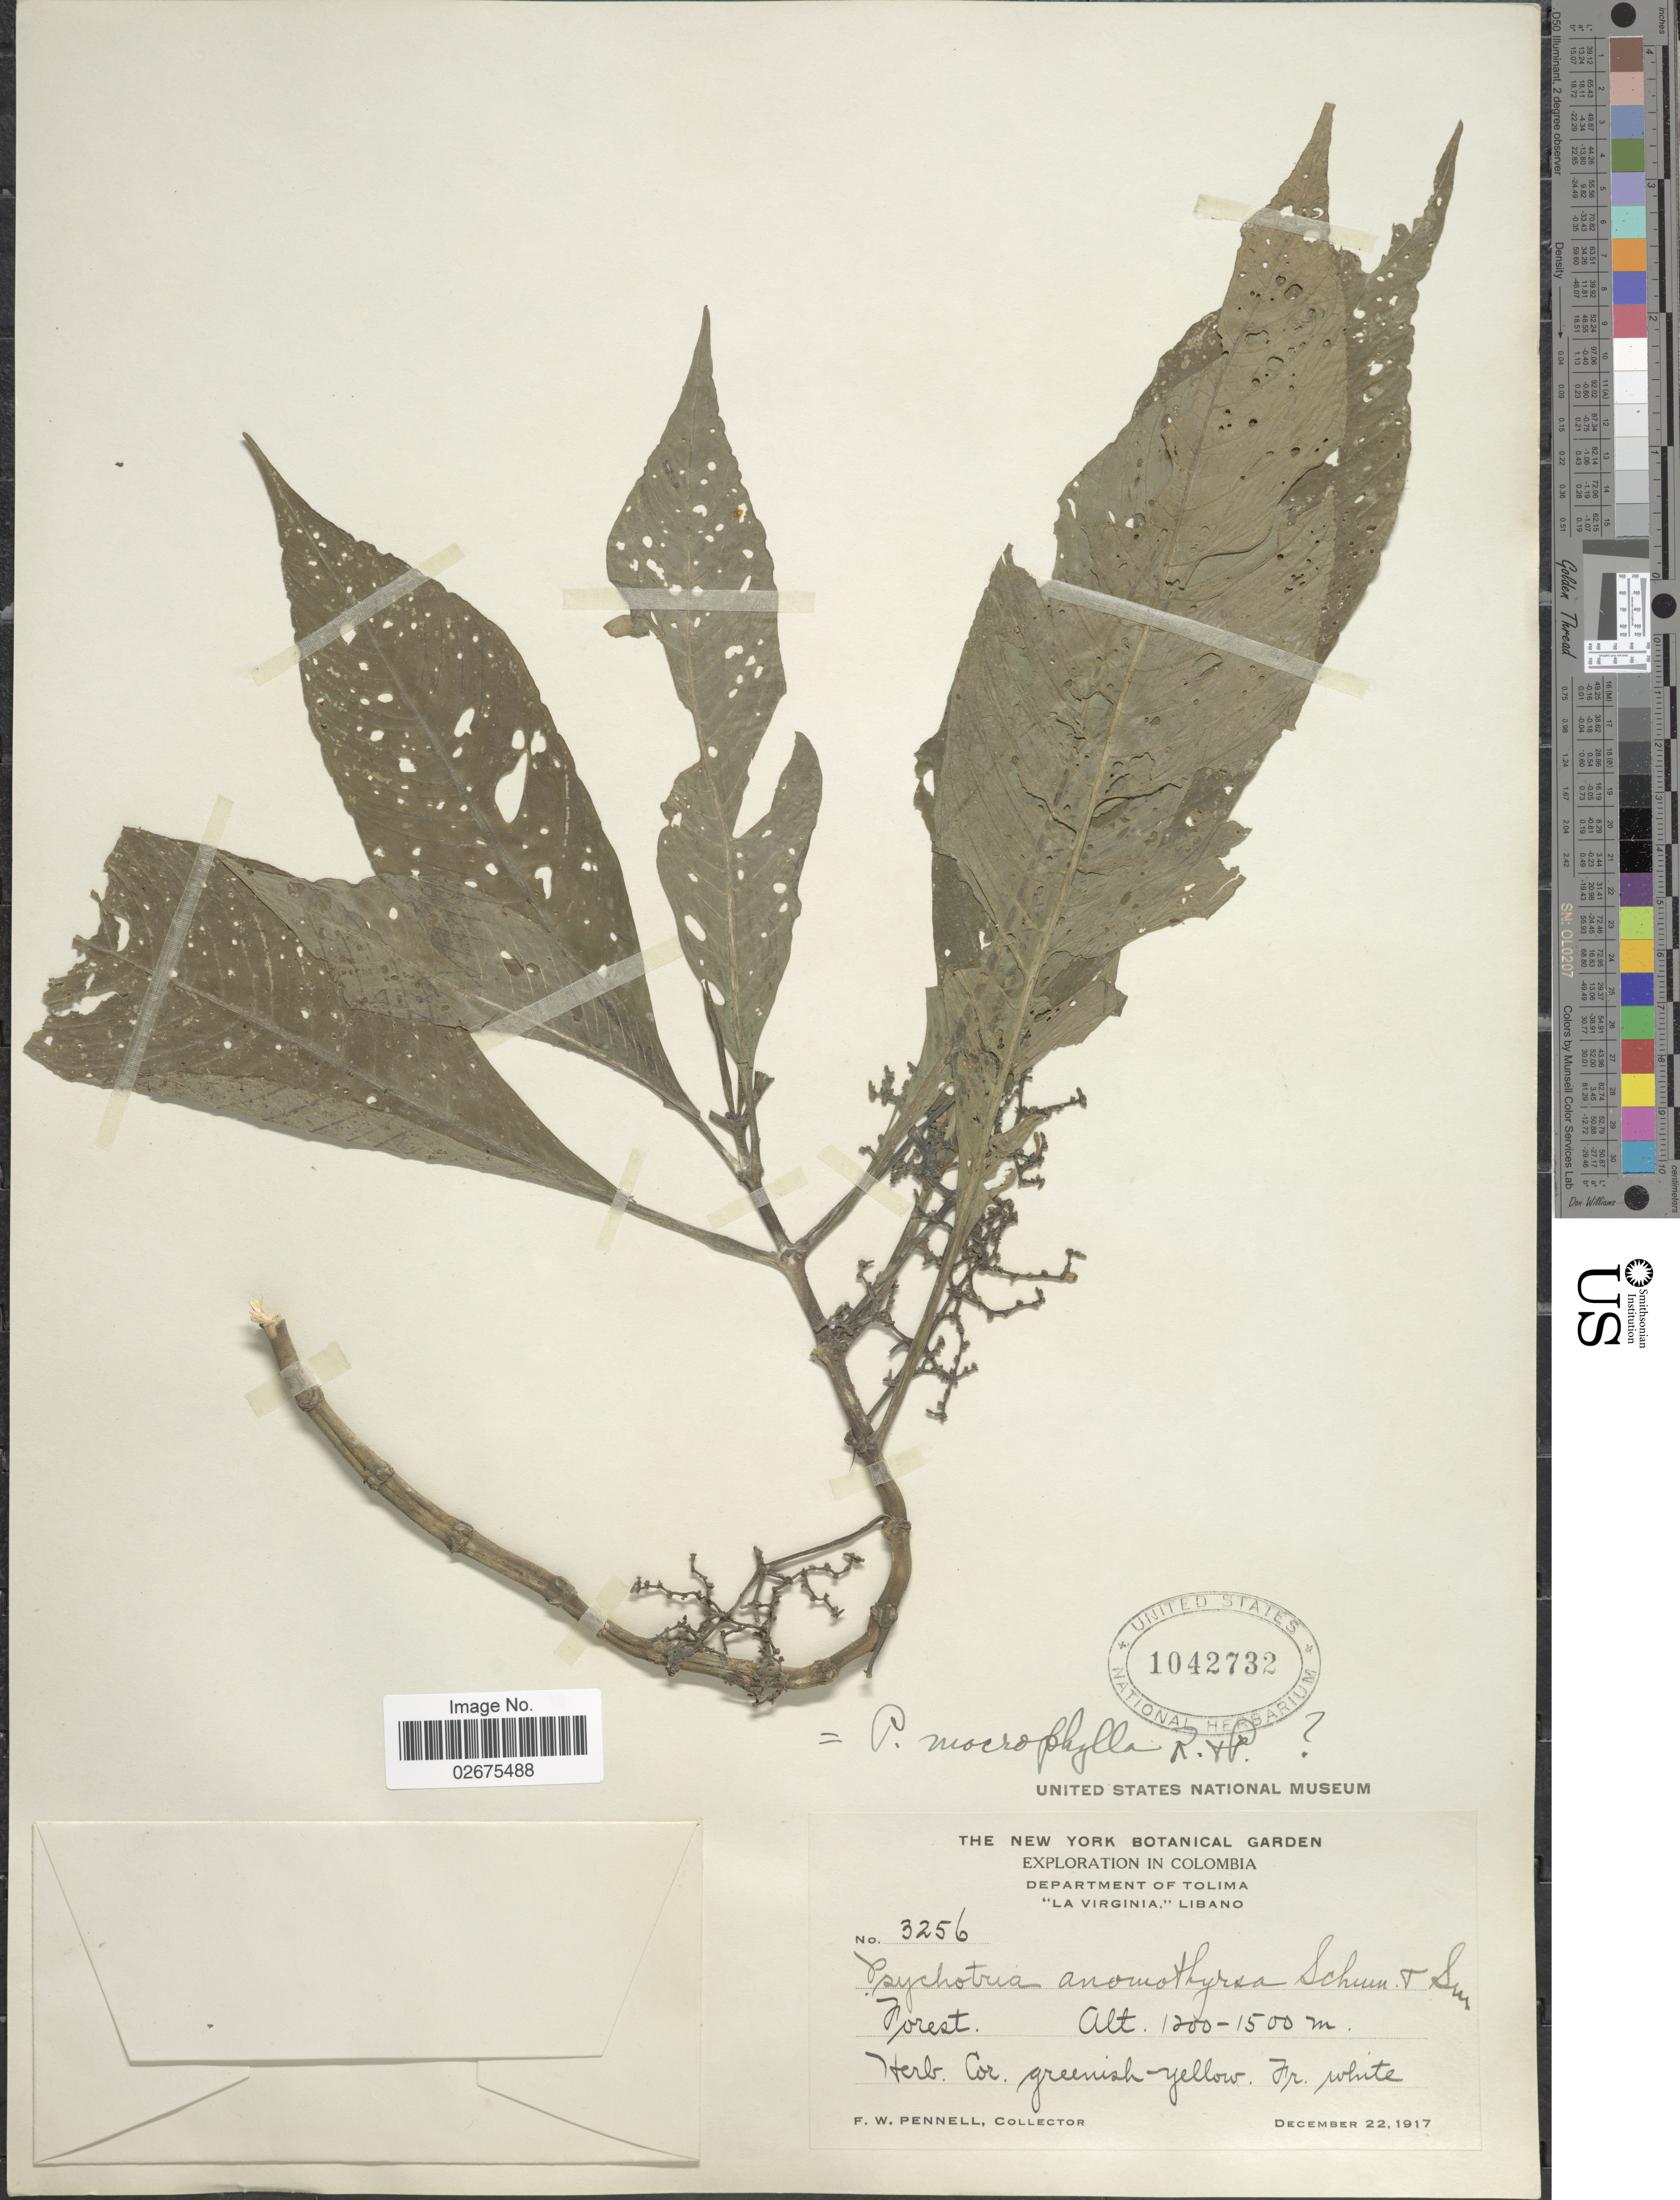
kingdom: Plantae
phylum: Tracheophyta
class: Magnoliopsida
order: Gentianales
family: Rubiaceae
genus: Notopleura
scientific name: Notopleura sp.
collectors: F. W. Pennell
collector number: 3256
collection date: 1917-12-22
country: Colombia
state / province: Tolima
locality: La Virginia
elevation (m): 1200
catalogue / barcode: US 1042732